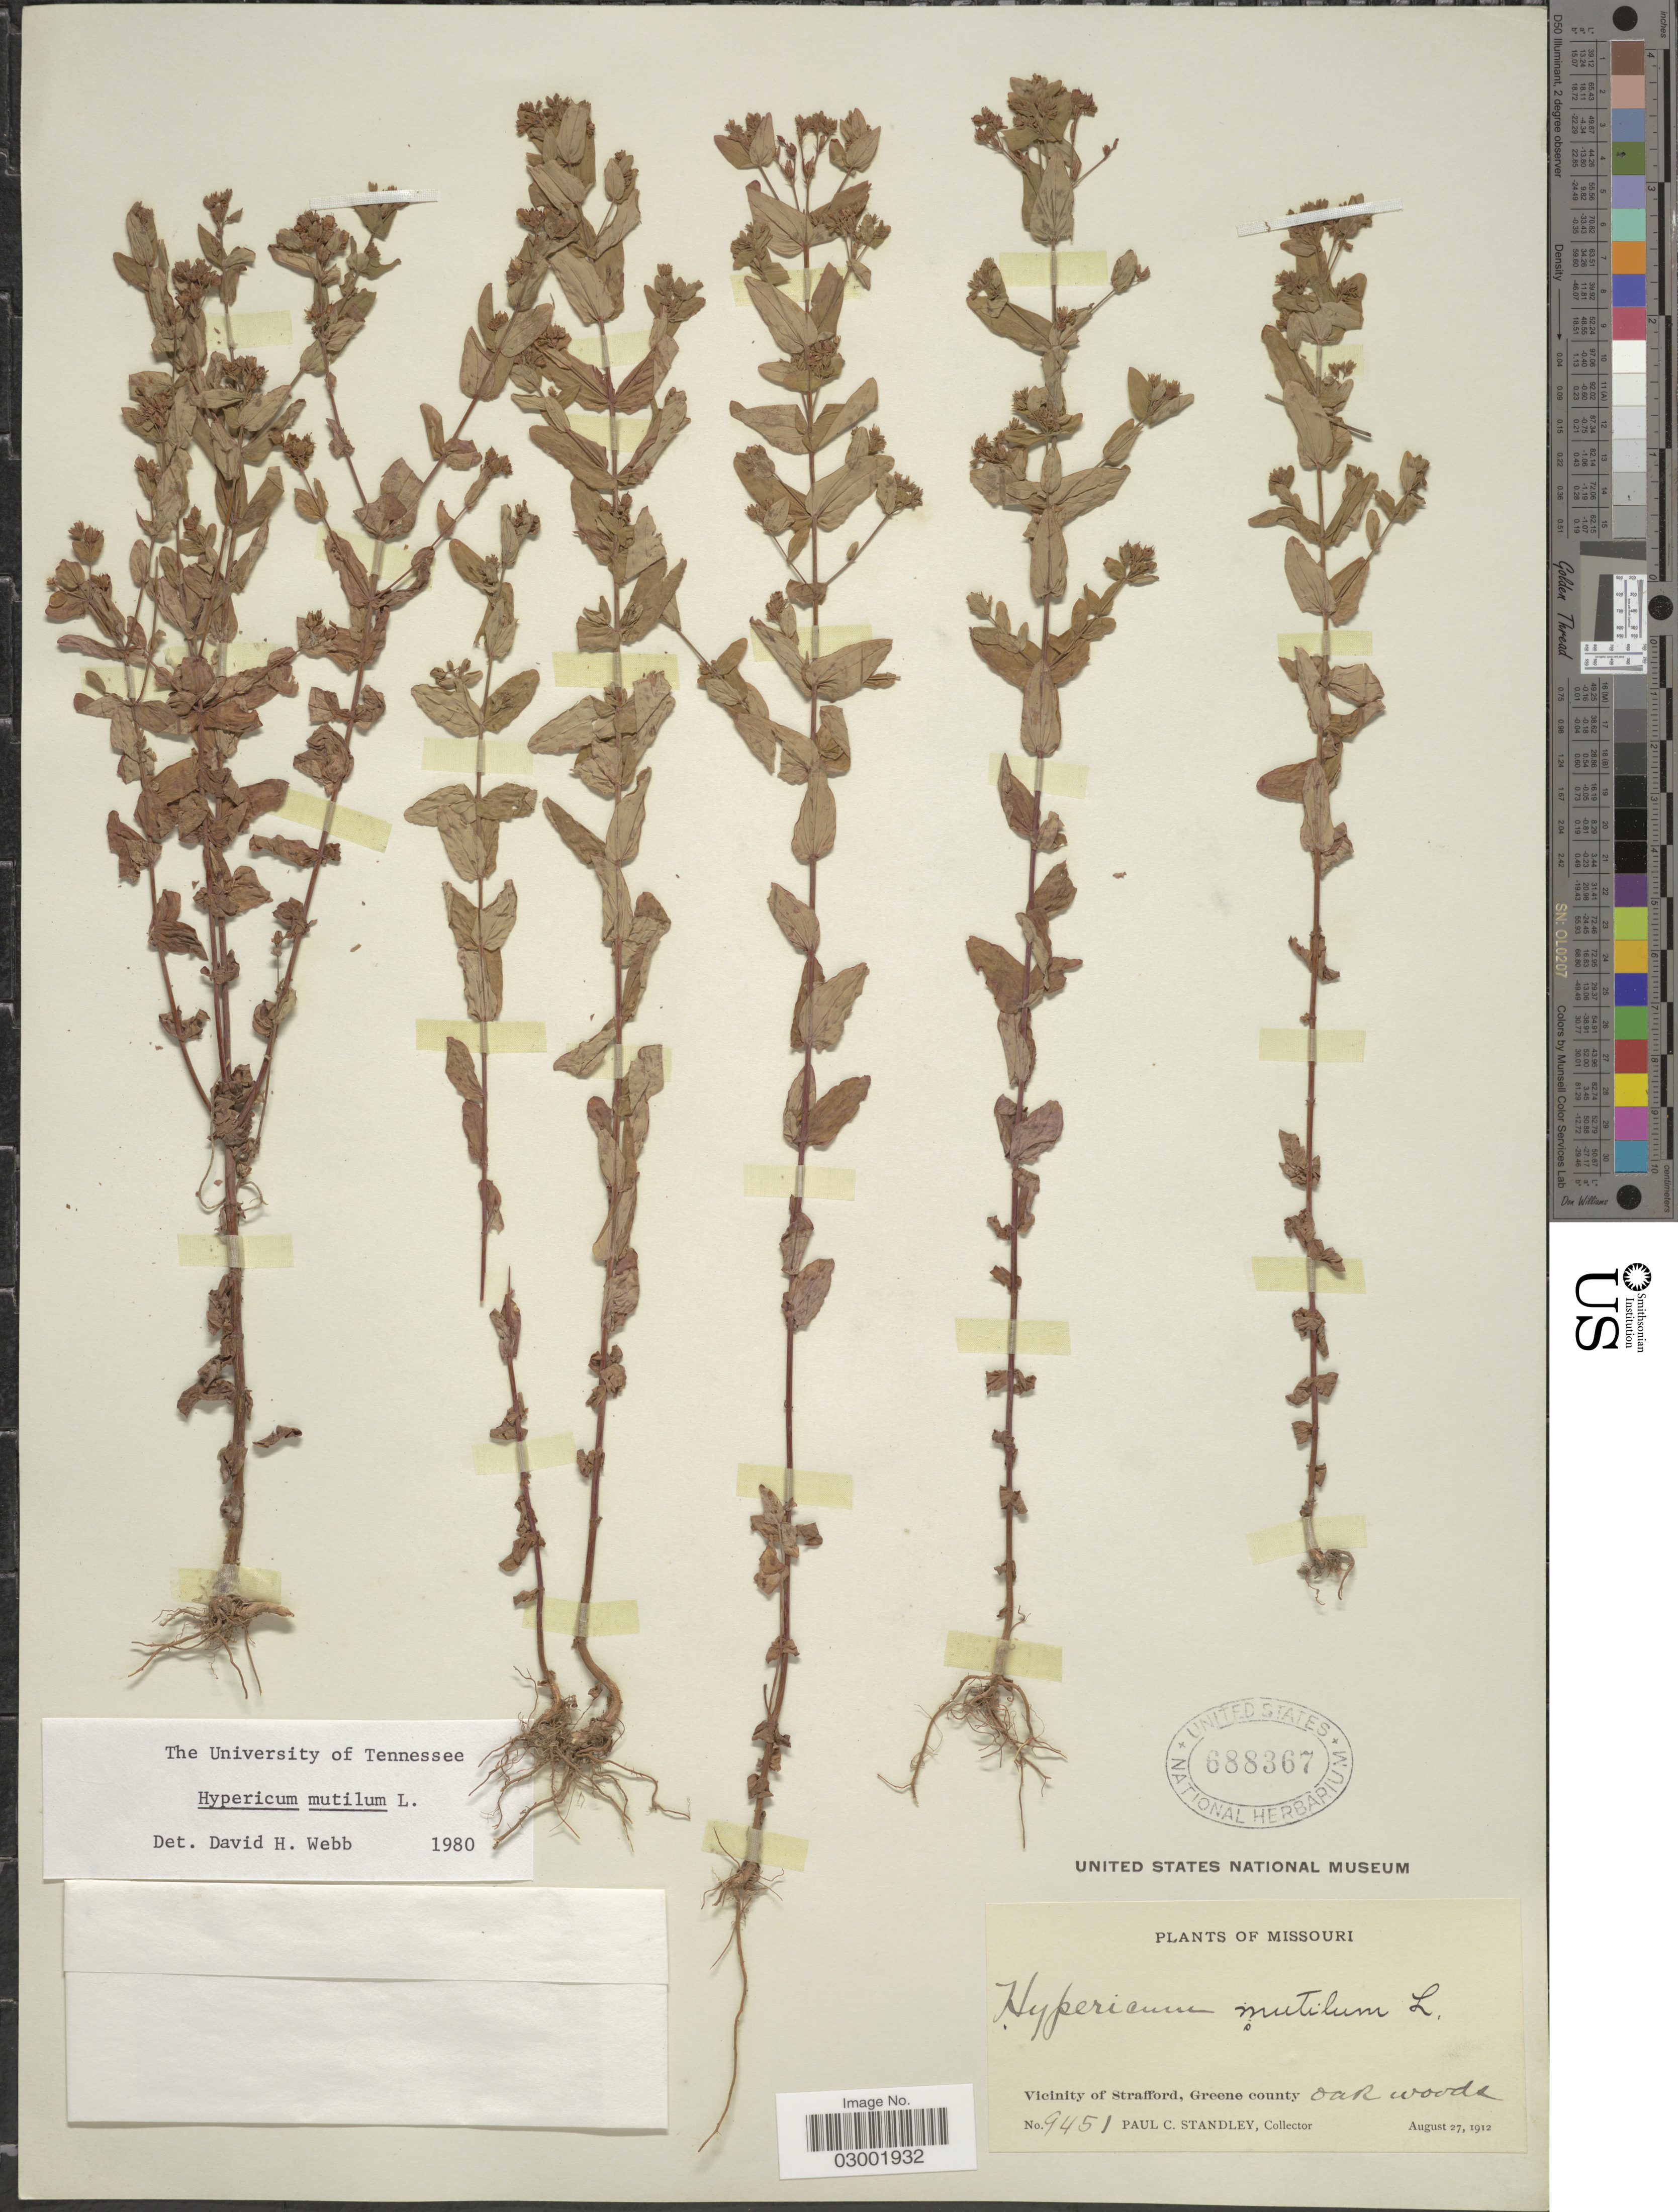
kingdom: Plantae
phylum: Tracheophyta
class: Magnoliopsida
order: Malpighiales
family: Hypericaceae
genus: Hypericum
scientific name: Hypericum mutilum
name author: L.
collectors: P. C. Standley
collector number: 9451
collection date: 1912-08-27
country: United States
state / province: Missouri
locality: Vicinity of Strafford, Greene county.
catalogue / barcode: US 688367